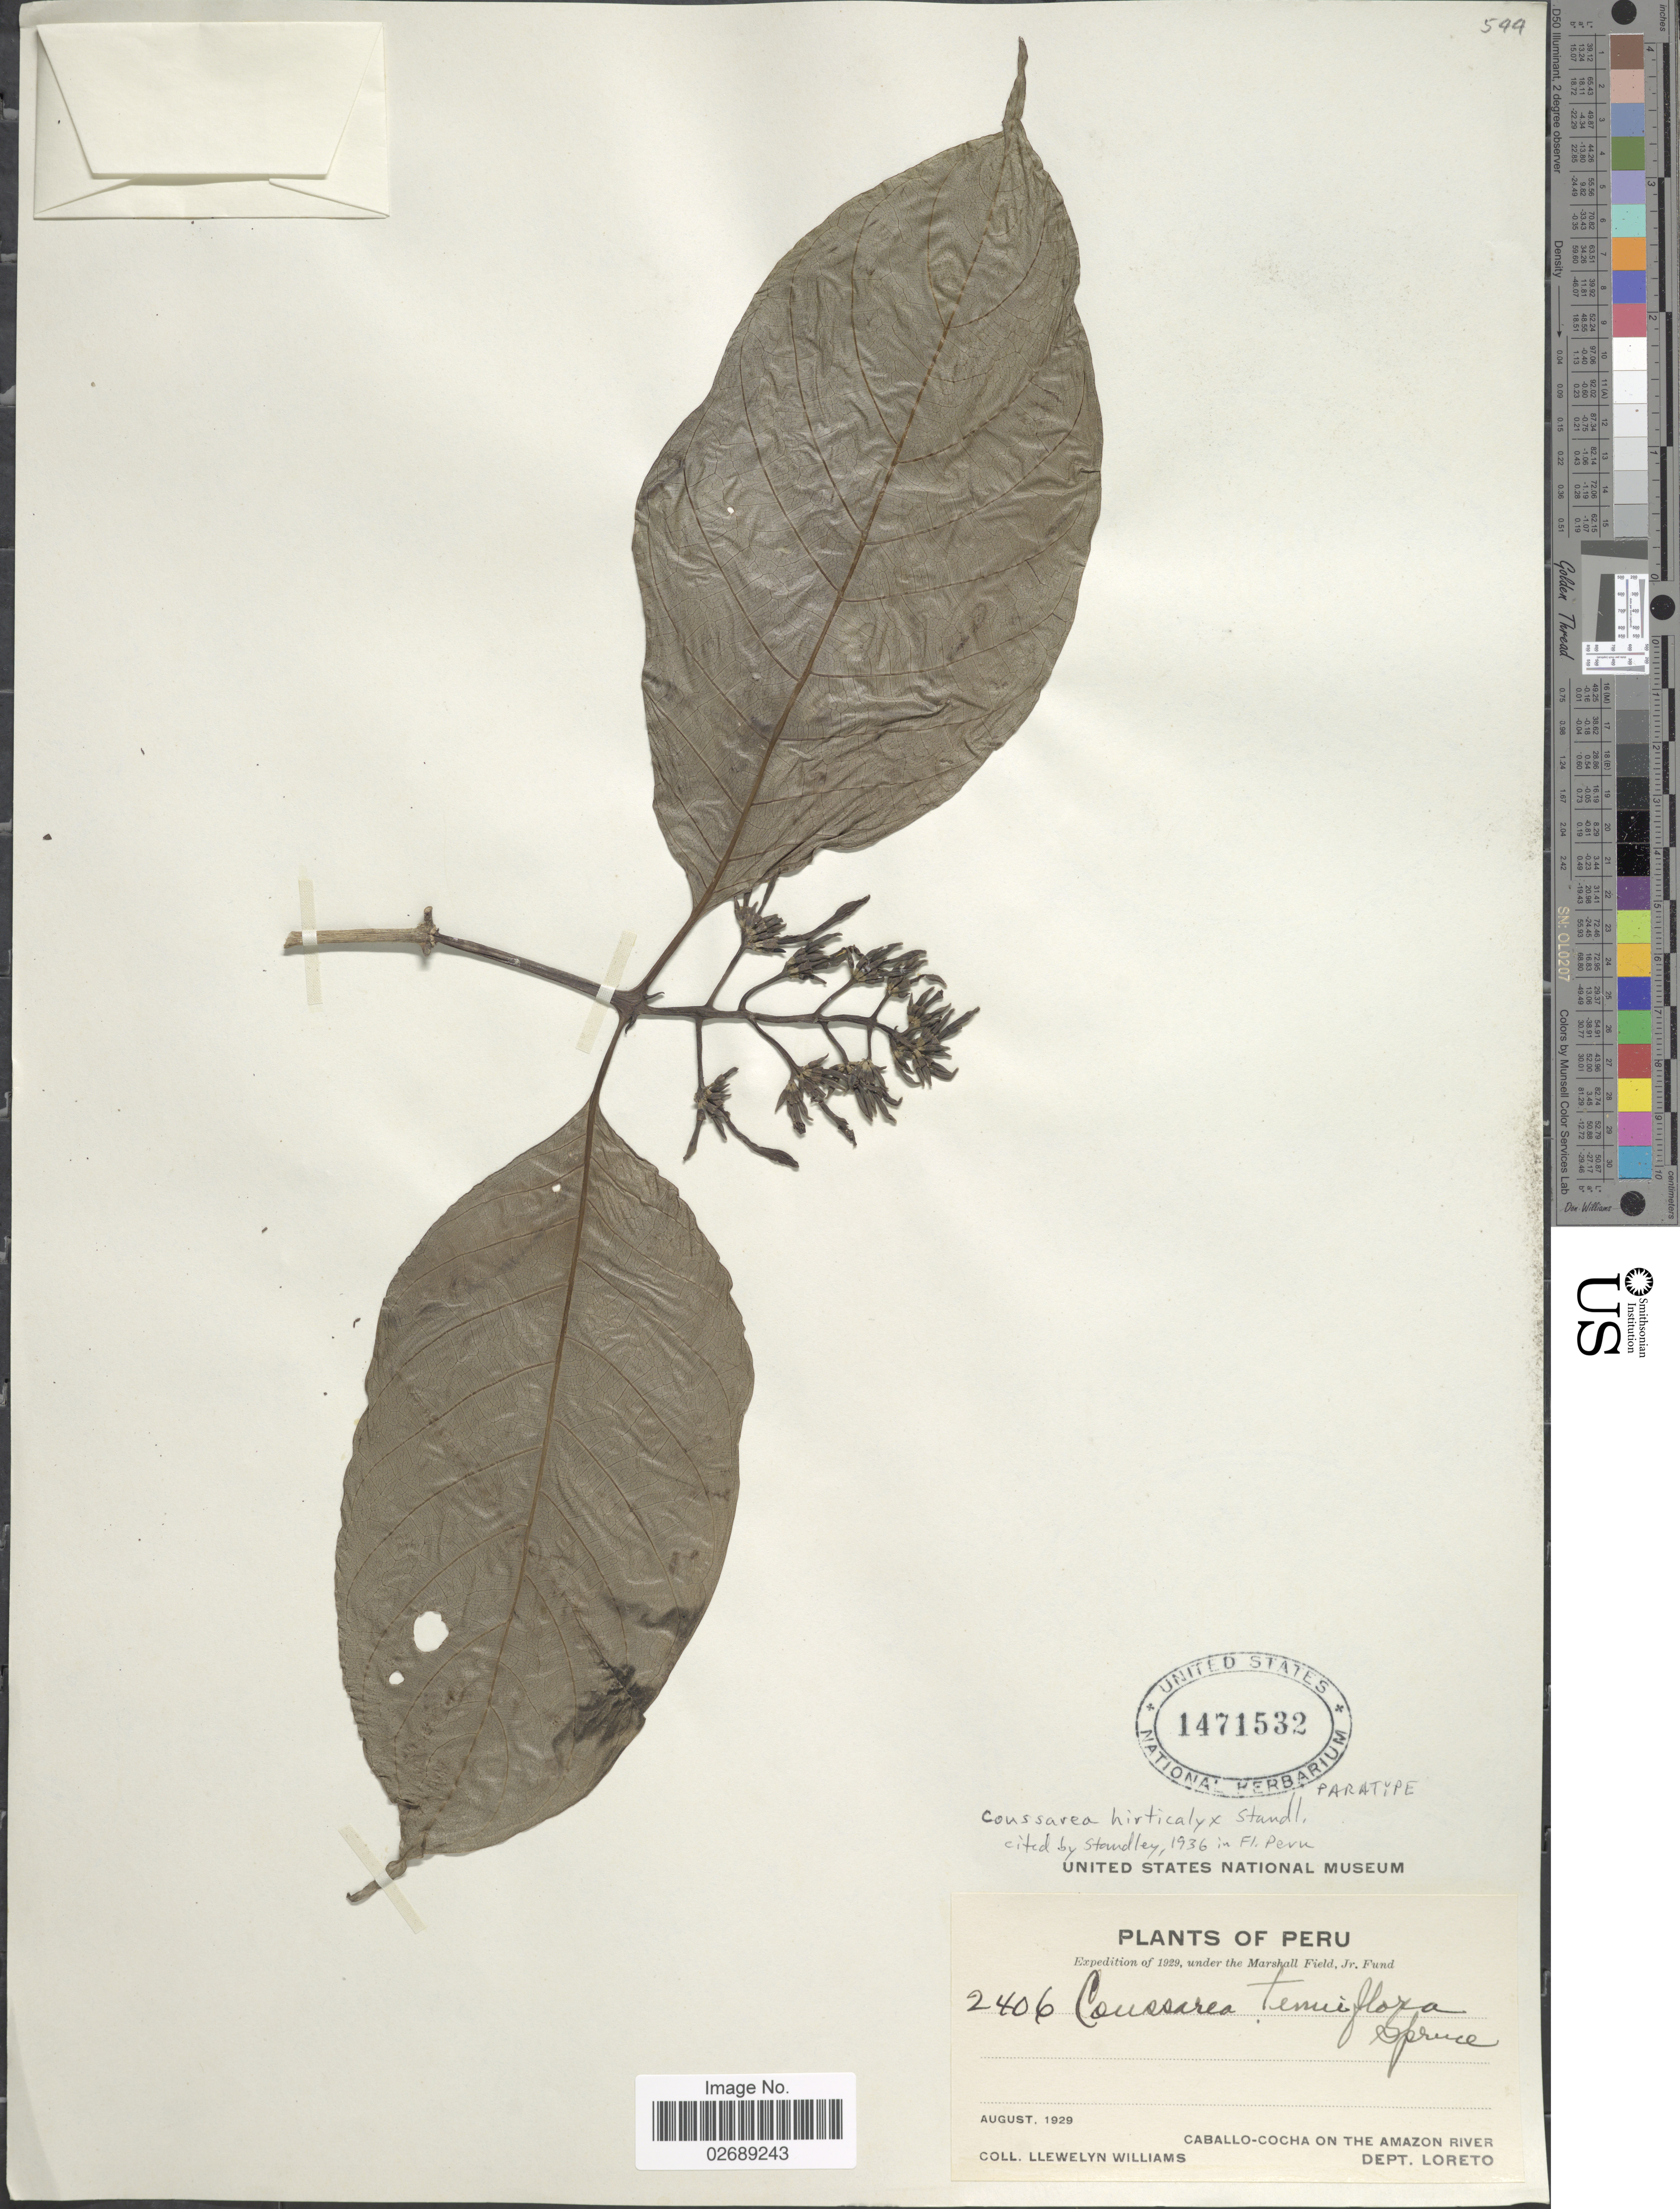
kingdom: Plantae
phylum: Tracheophyta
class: Magnoliopsida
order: Gentianales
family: Rubiaceae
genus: Coussarea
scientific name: Coussarea hirticalyx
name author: Standl.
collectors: Ll. Williams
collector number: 2406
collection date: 1929-08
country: Peru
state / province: Loreto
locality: Caballo-Cocha on the Amazon River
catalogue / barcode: US 1471532